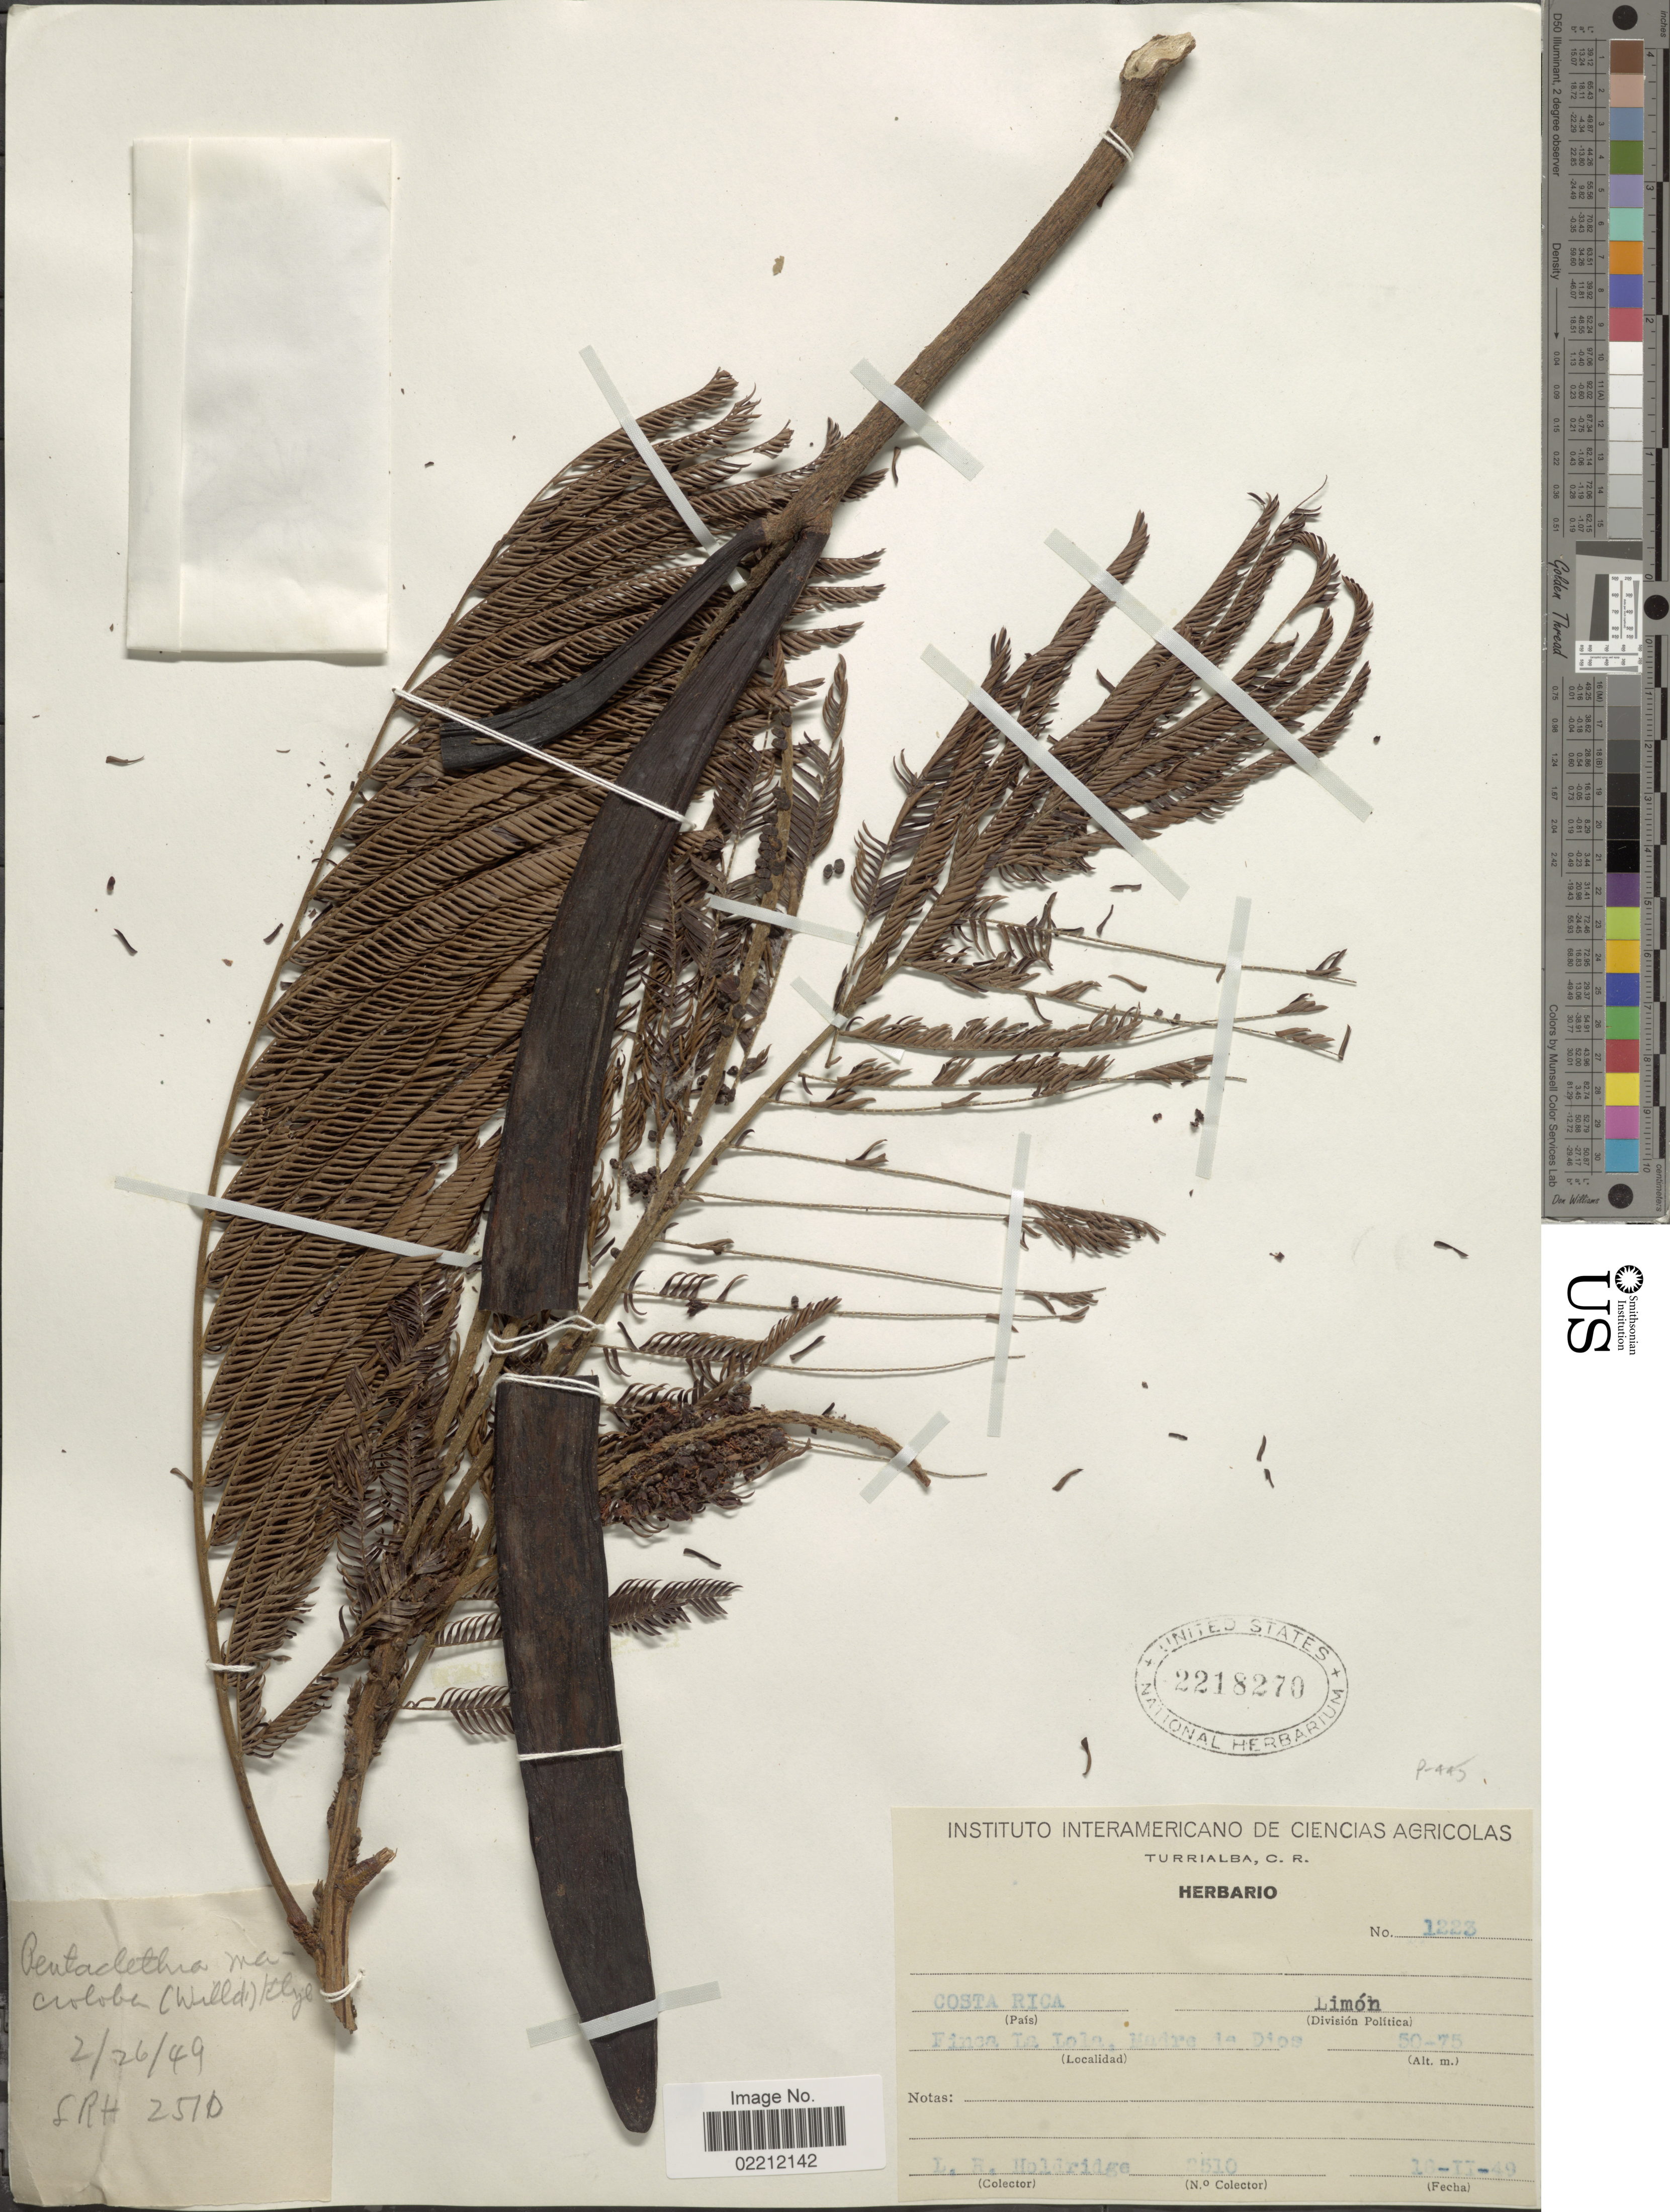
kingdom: Plantae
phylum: Tracheophyta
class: Magnoliopsida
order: Fabales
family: Fabaceae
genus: Pentaclethra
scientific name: Pentaclethra macroloba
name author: (Willd.) Kuntze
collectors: L. Holdridge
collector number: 2510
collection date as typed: Transcribed d/m/y: 18/2/49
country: Costa Rica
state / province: Limón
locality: Costa Rica, Limon. Finca La Lola, Madre de Dios.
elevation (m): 50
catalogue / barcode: US 2218270